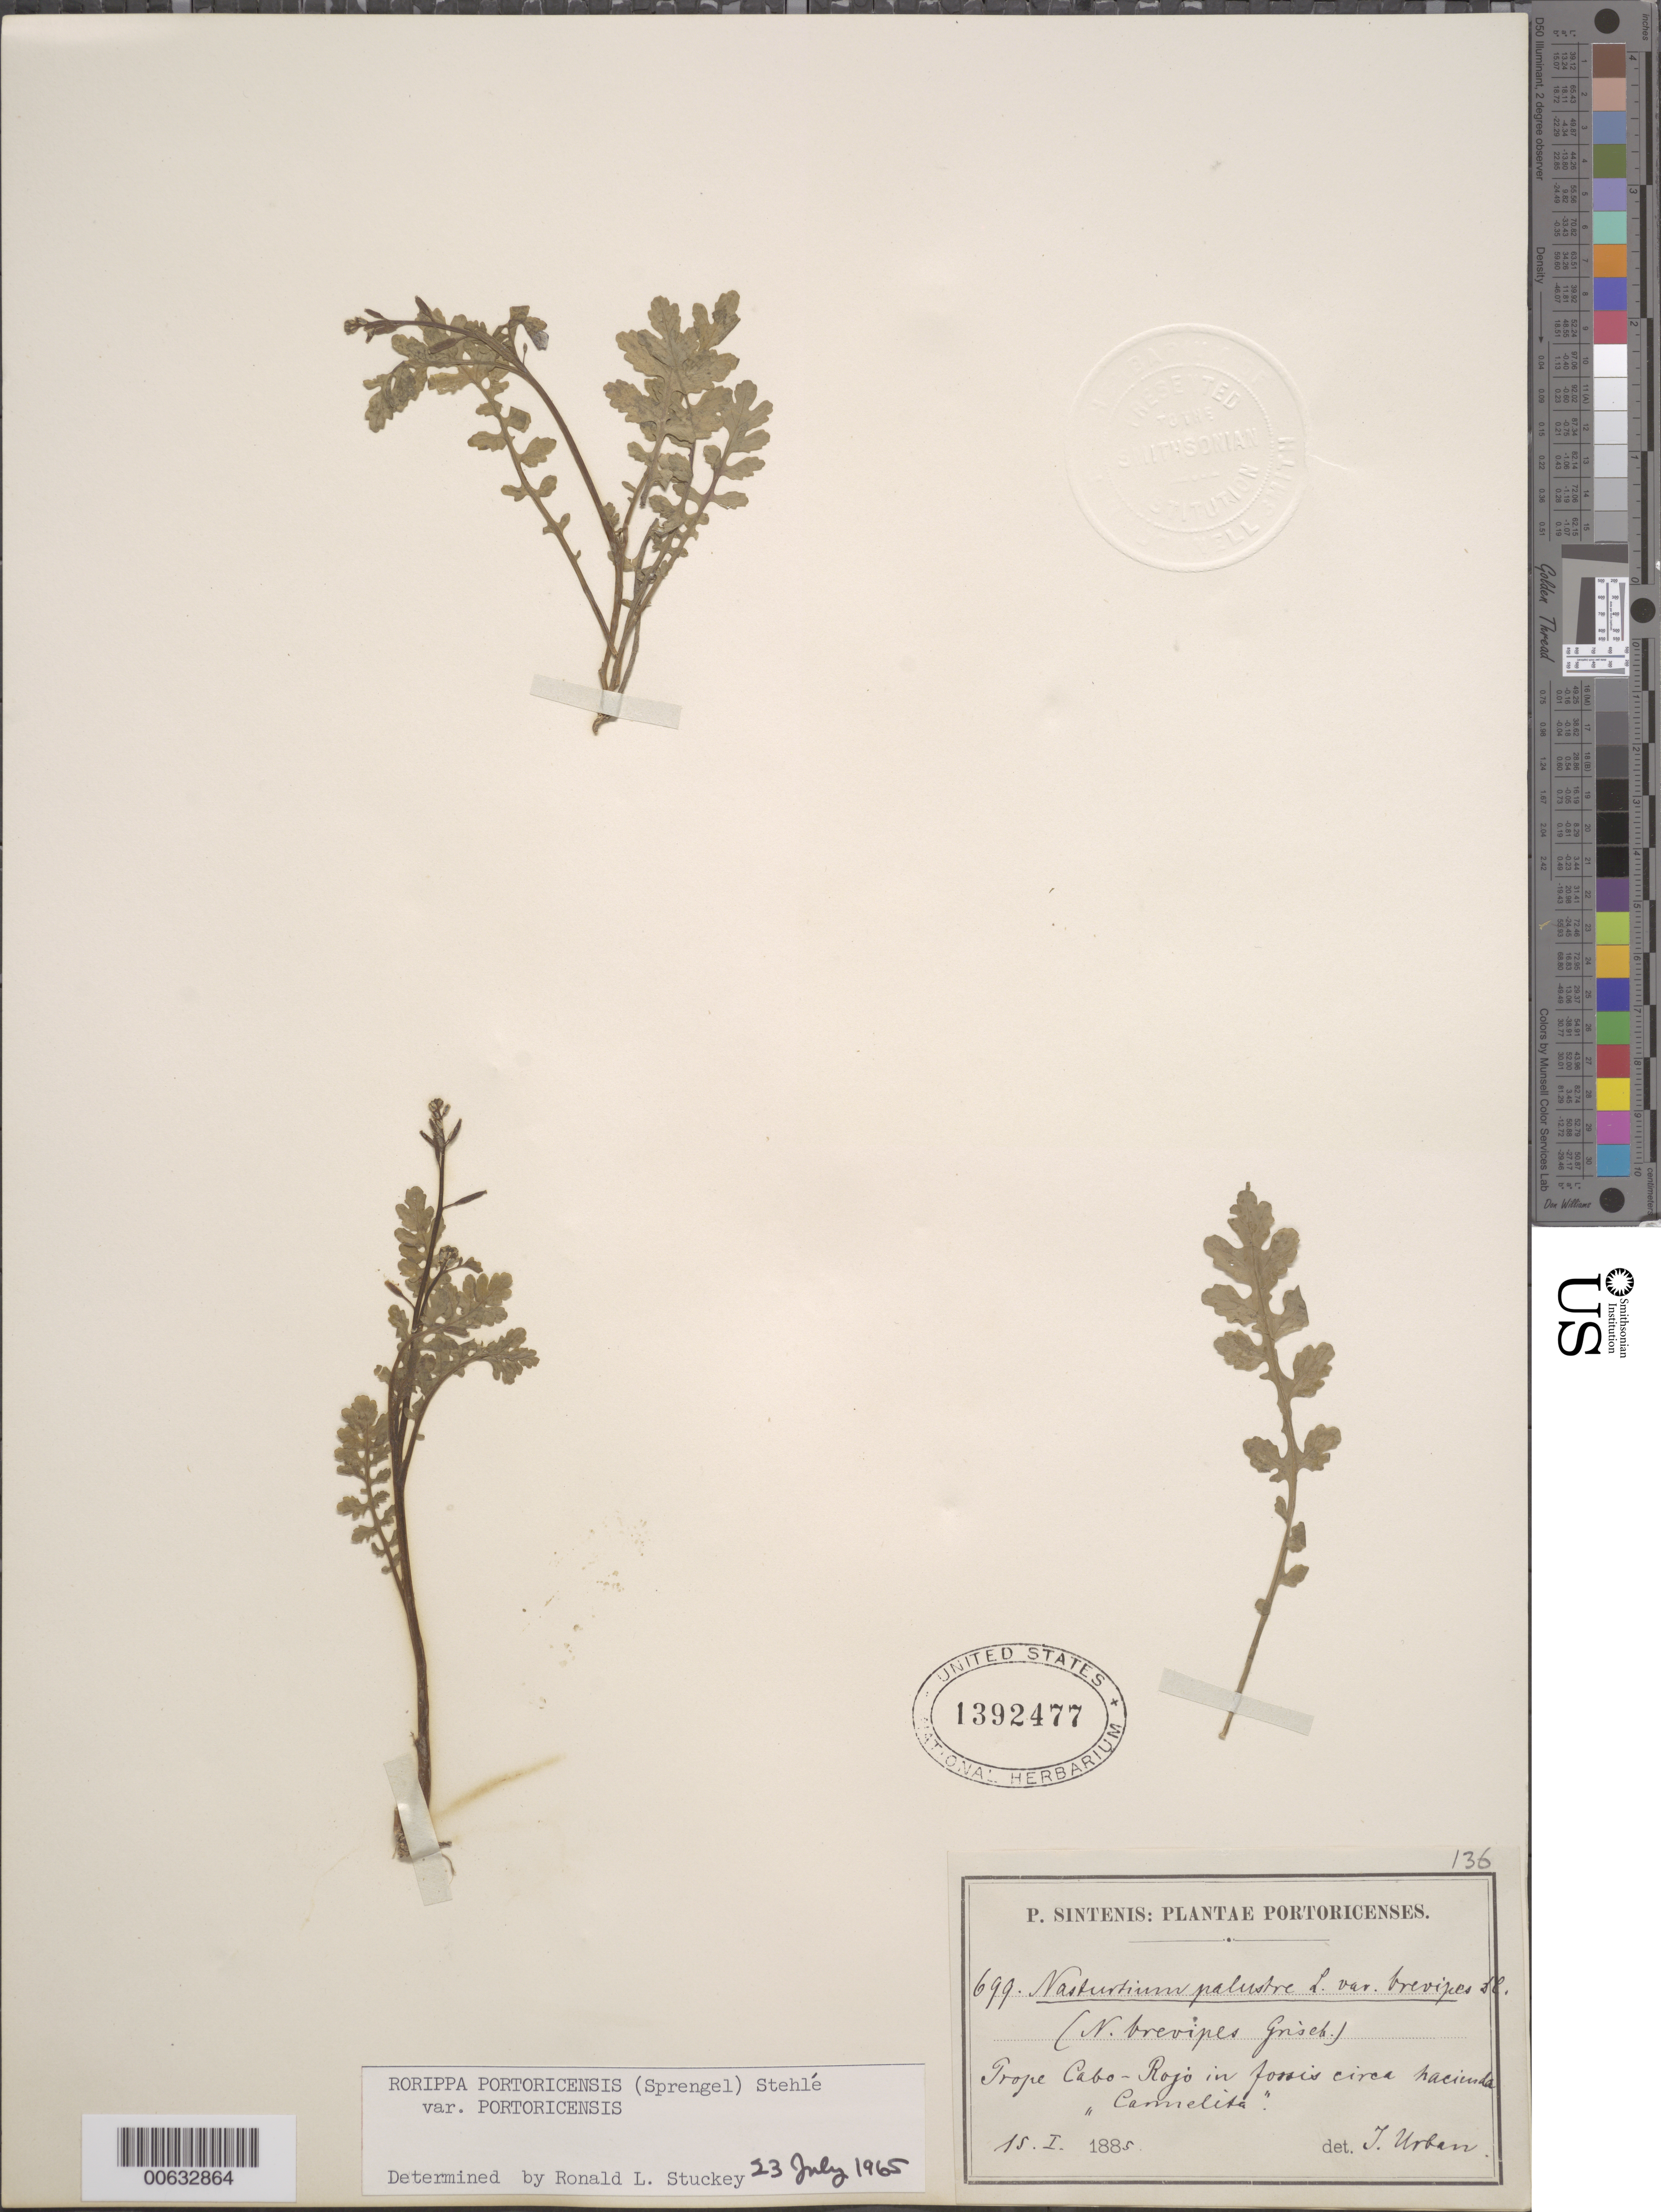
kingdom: Plantae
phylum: Tracheophyta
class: Magnoliopsida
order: Brassicales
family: Brassicaceae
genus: Rorippa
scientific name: Rorippa portoricensis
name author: (Spreng.) Stehlé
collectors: P. Sintenis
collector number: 699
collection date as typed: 18 Jan 1885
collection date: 1885-01-18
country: Puerto Rico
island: Greater Antilles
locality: Prope Cabo-Rojo, in fossis circa hacienda Carmelita.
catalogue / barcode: US 1392477